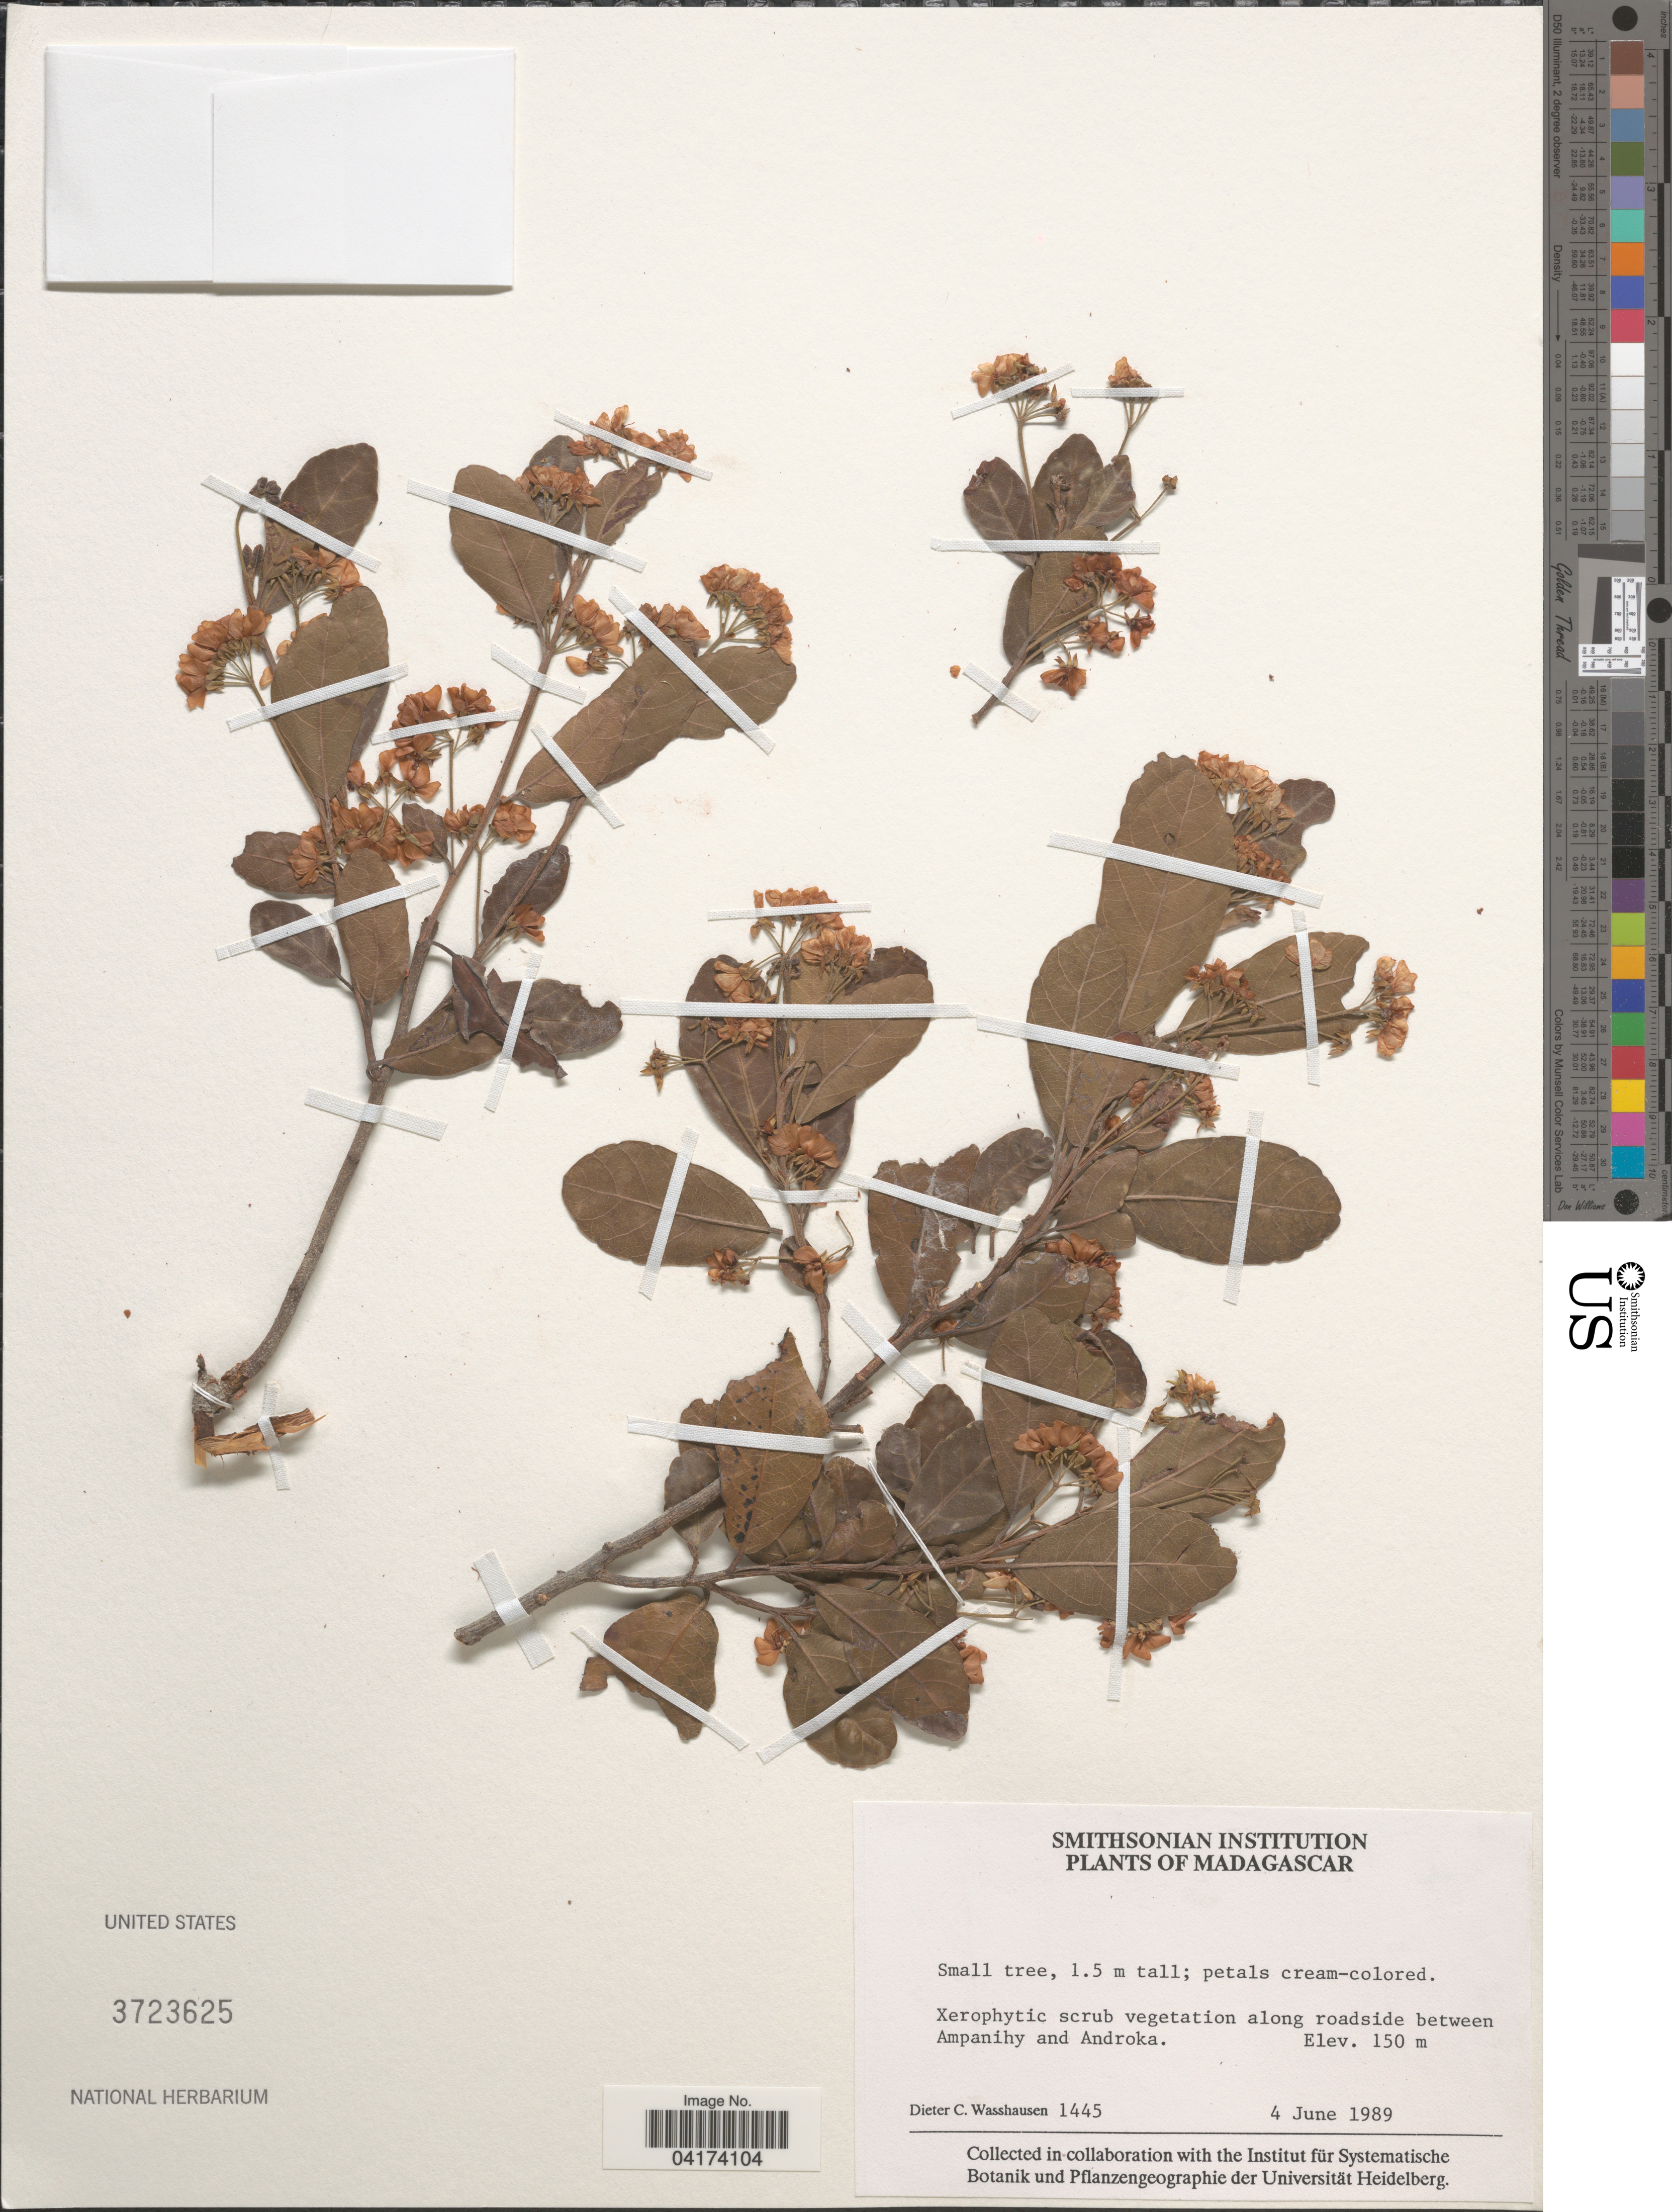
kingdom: Plantae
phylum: Tracheophyta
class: Magnoliopsida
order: Malvales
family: Malvaceae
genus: Dombeya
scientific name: Dombeya sp.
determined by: Dorr, L. J., (BOT), Smithsonian Institution - National Museum of Natural History (UNITED STATES)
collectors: D. C. Wasshausen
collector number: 1445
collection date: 1989-06-04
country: Madagascar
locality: Xerophytic scrub vegetation along roadside between Ampanihy and Androka.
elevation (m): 150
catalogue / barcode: US 3723625